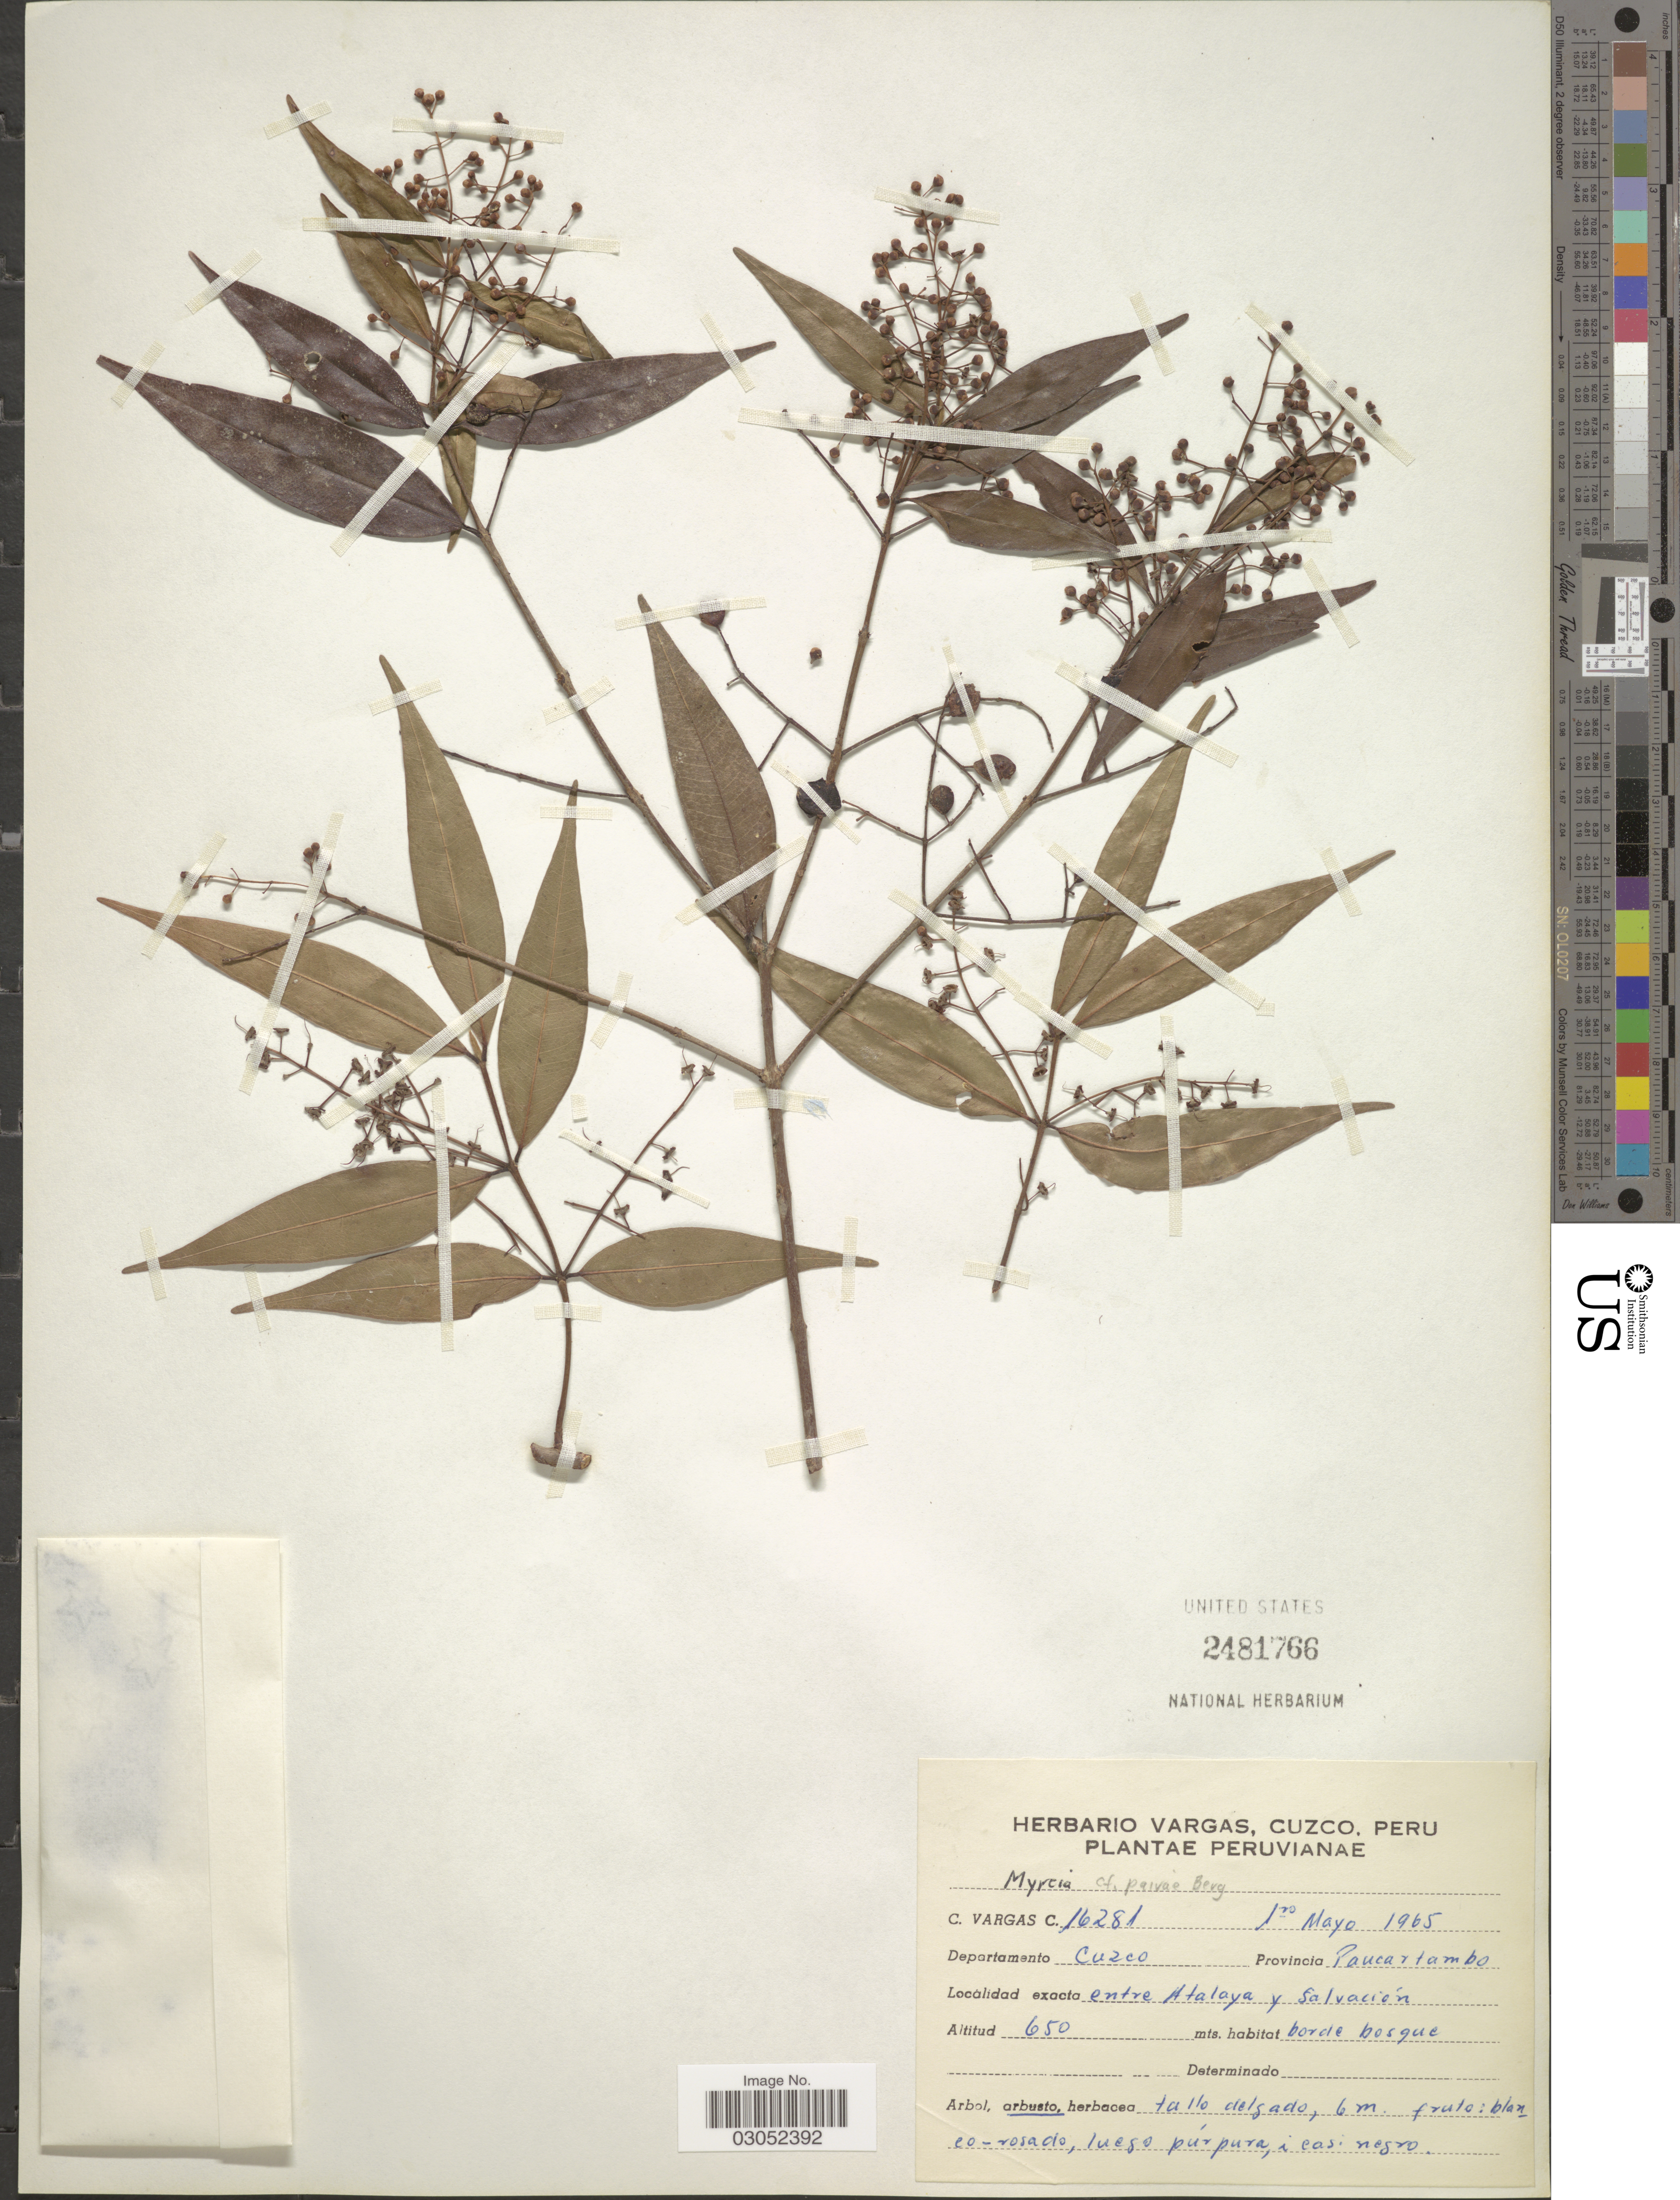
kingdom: Plantae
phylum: Tracheophyta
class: Magnoliopsida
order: Myrtales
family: Myrtaceae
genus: Myrcia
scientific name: Myrcia paivae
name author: O. Berg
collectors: C. Vargas Calderón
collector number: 16281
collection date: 1965-05-01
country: Peru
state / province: Cusco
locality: Departamento Cuzco. Provincia Paucartambo. Entre Atalaya y Salvación.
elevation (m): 650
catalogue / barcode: US 2481766